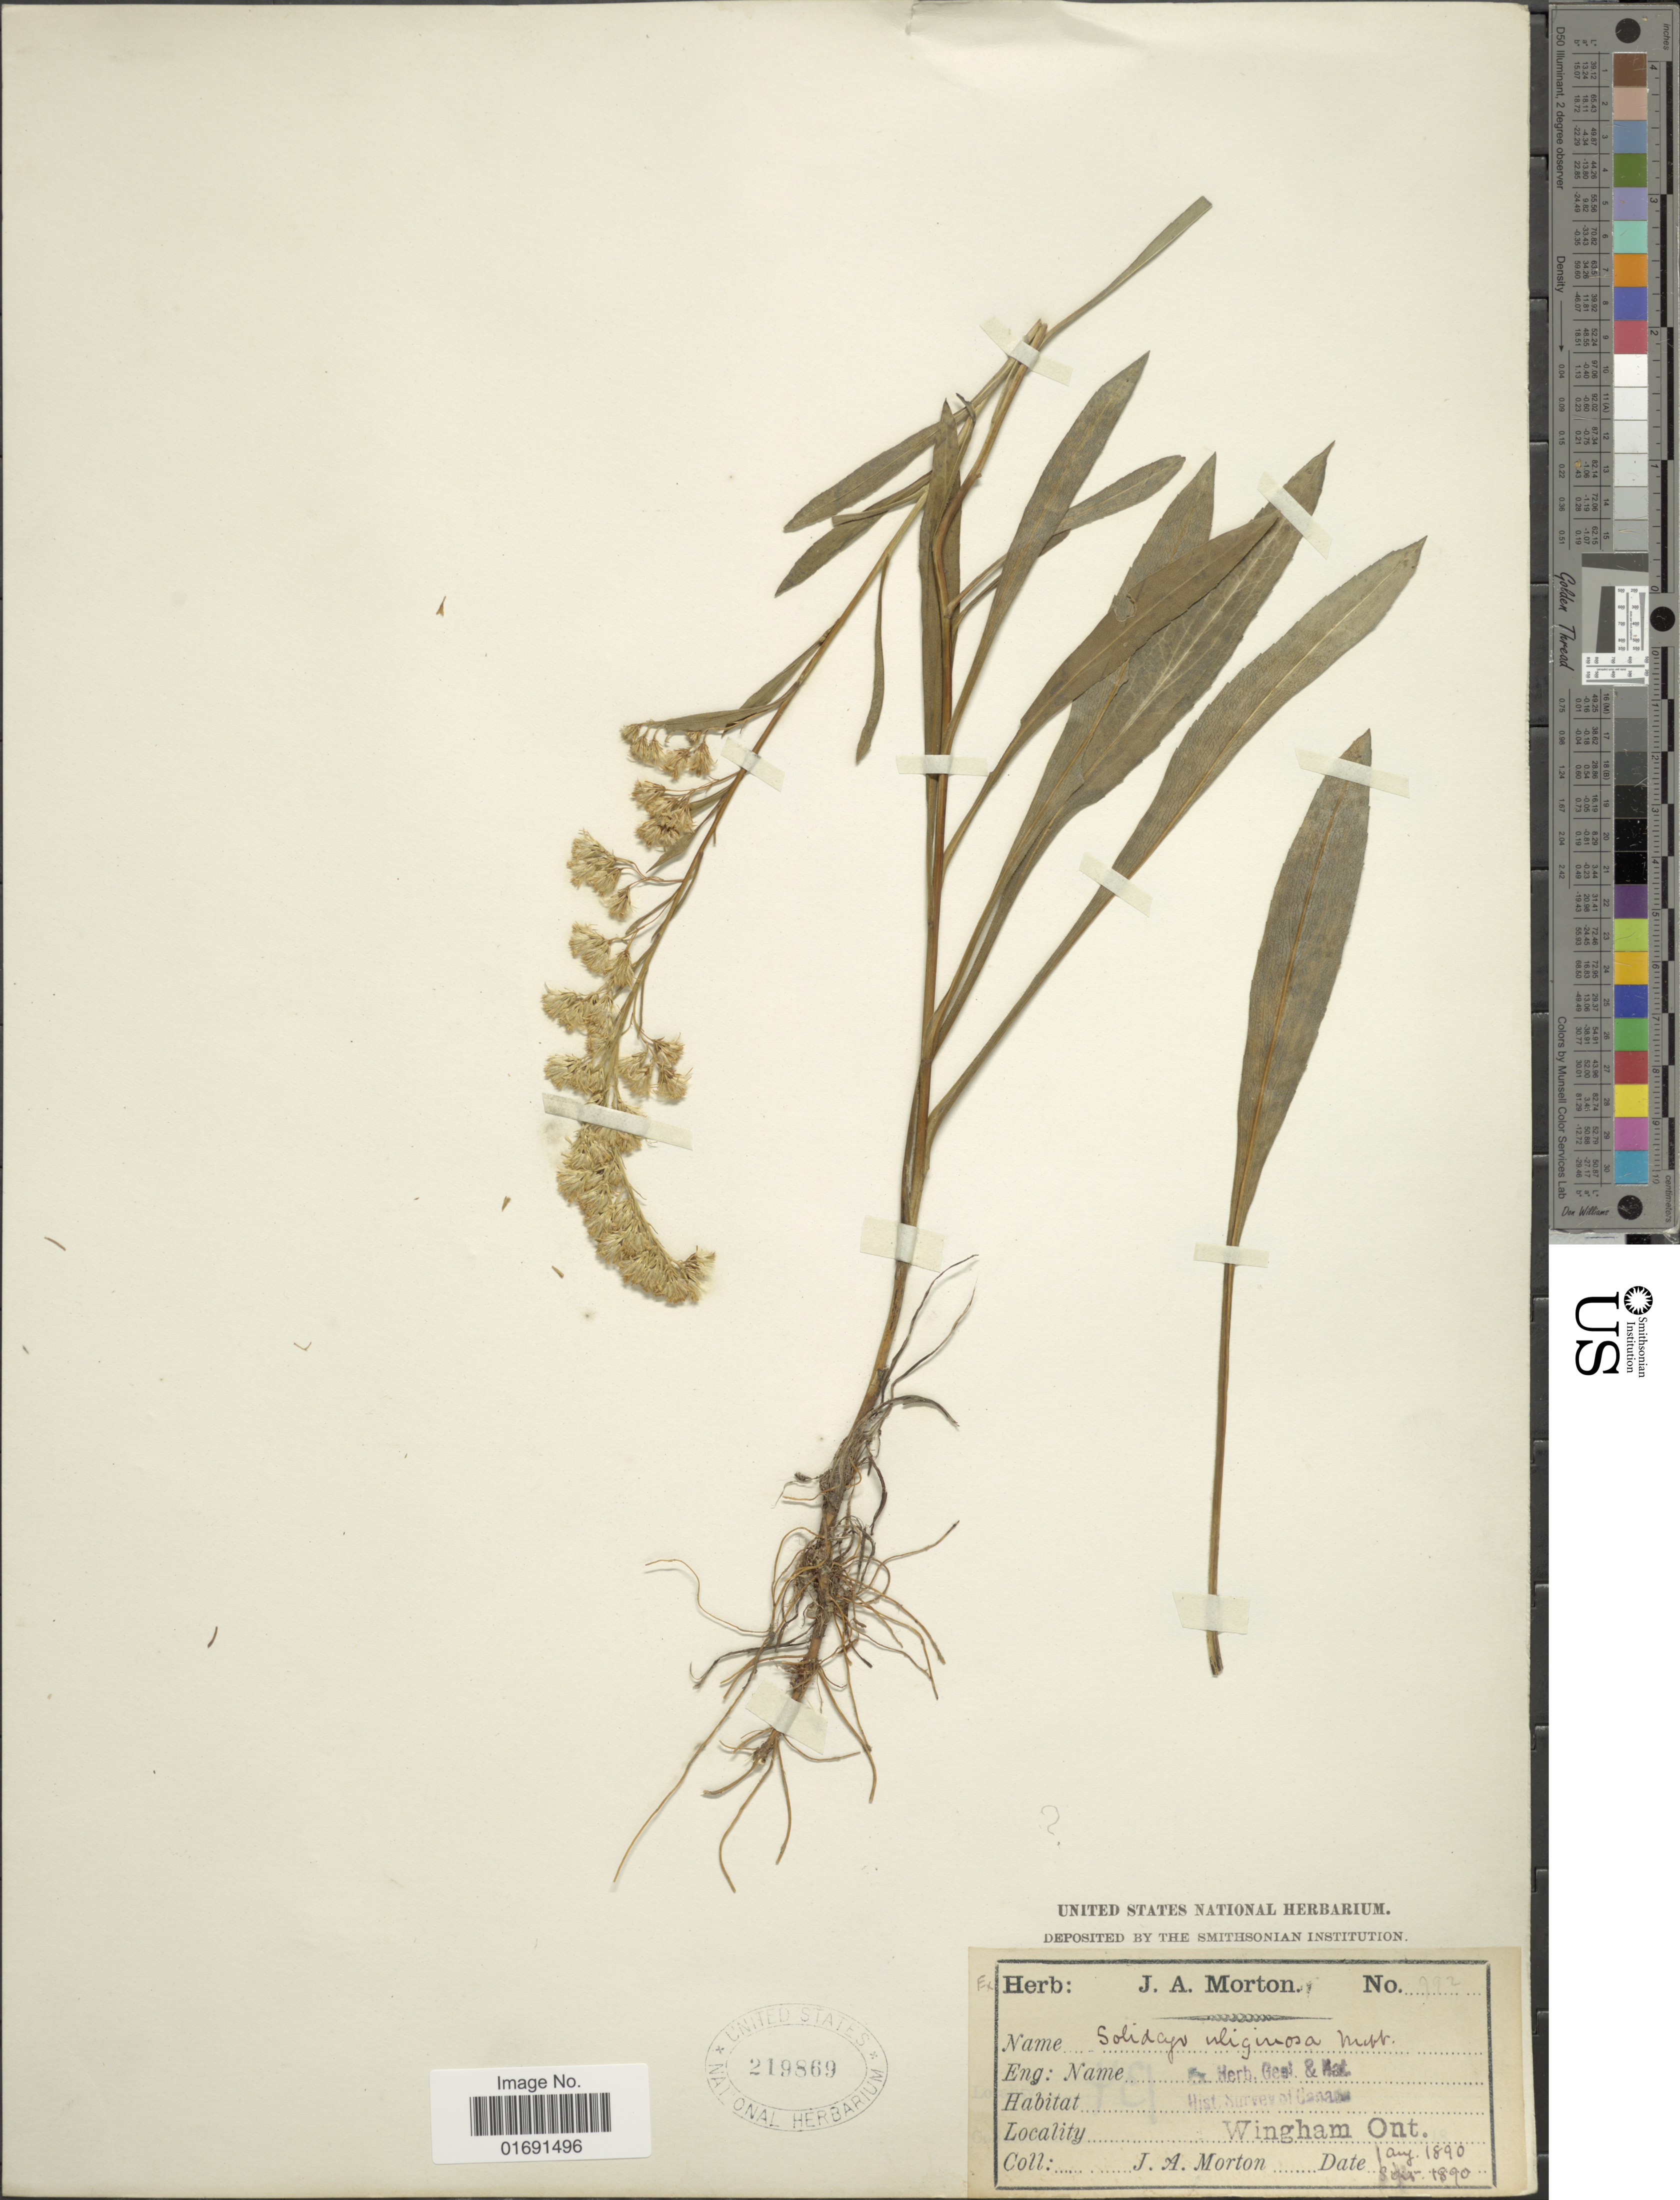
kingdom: Plantae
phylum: Tracheophyta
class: Magnoliopsida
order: Asterales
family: Asteraceae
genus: Solidago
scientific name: Solidago uniligulata var. uniligulata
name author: (DC.) Porter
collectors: J. A. Morton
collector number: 992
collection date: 1890-08-01/1890-08-08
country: Canada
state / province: Ontario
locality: Wingham Ont.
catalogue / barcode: US 219869